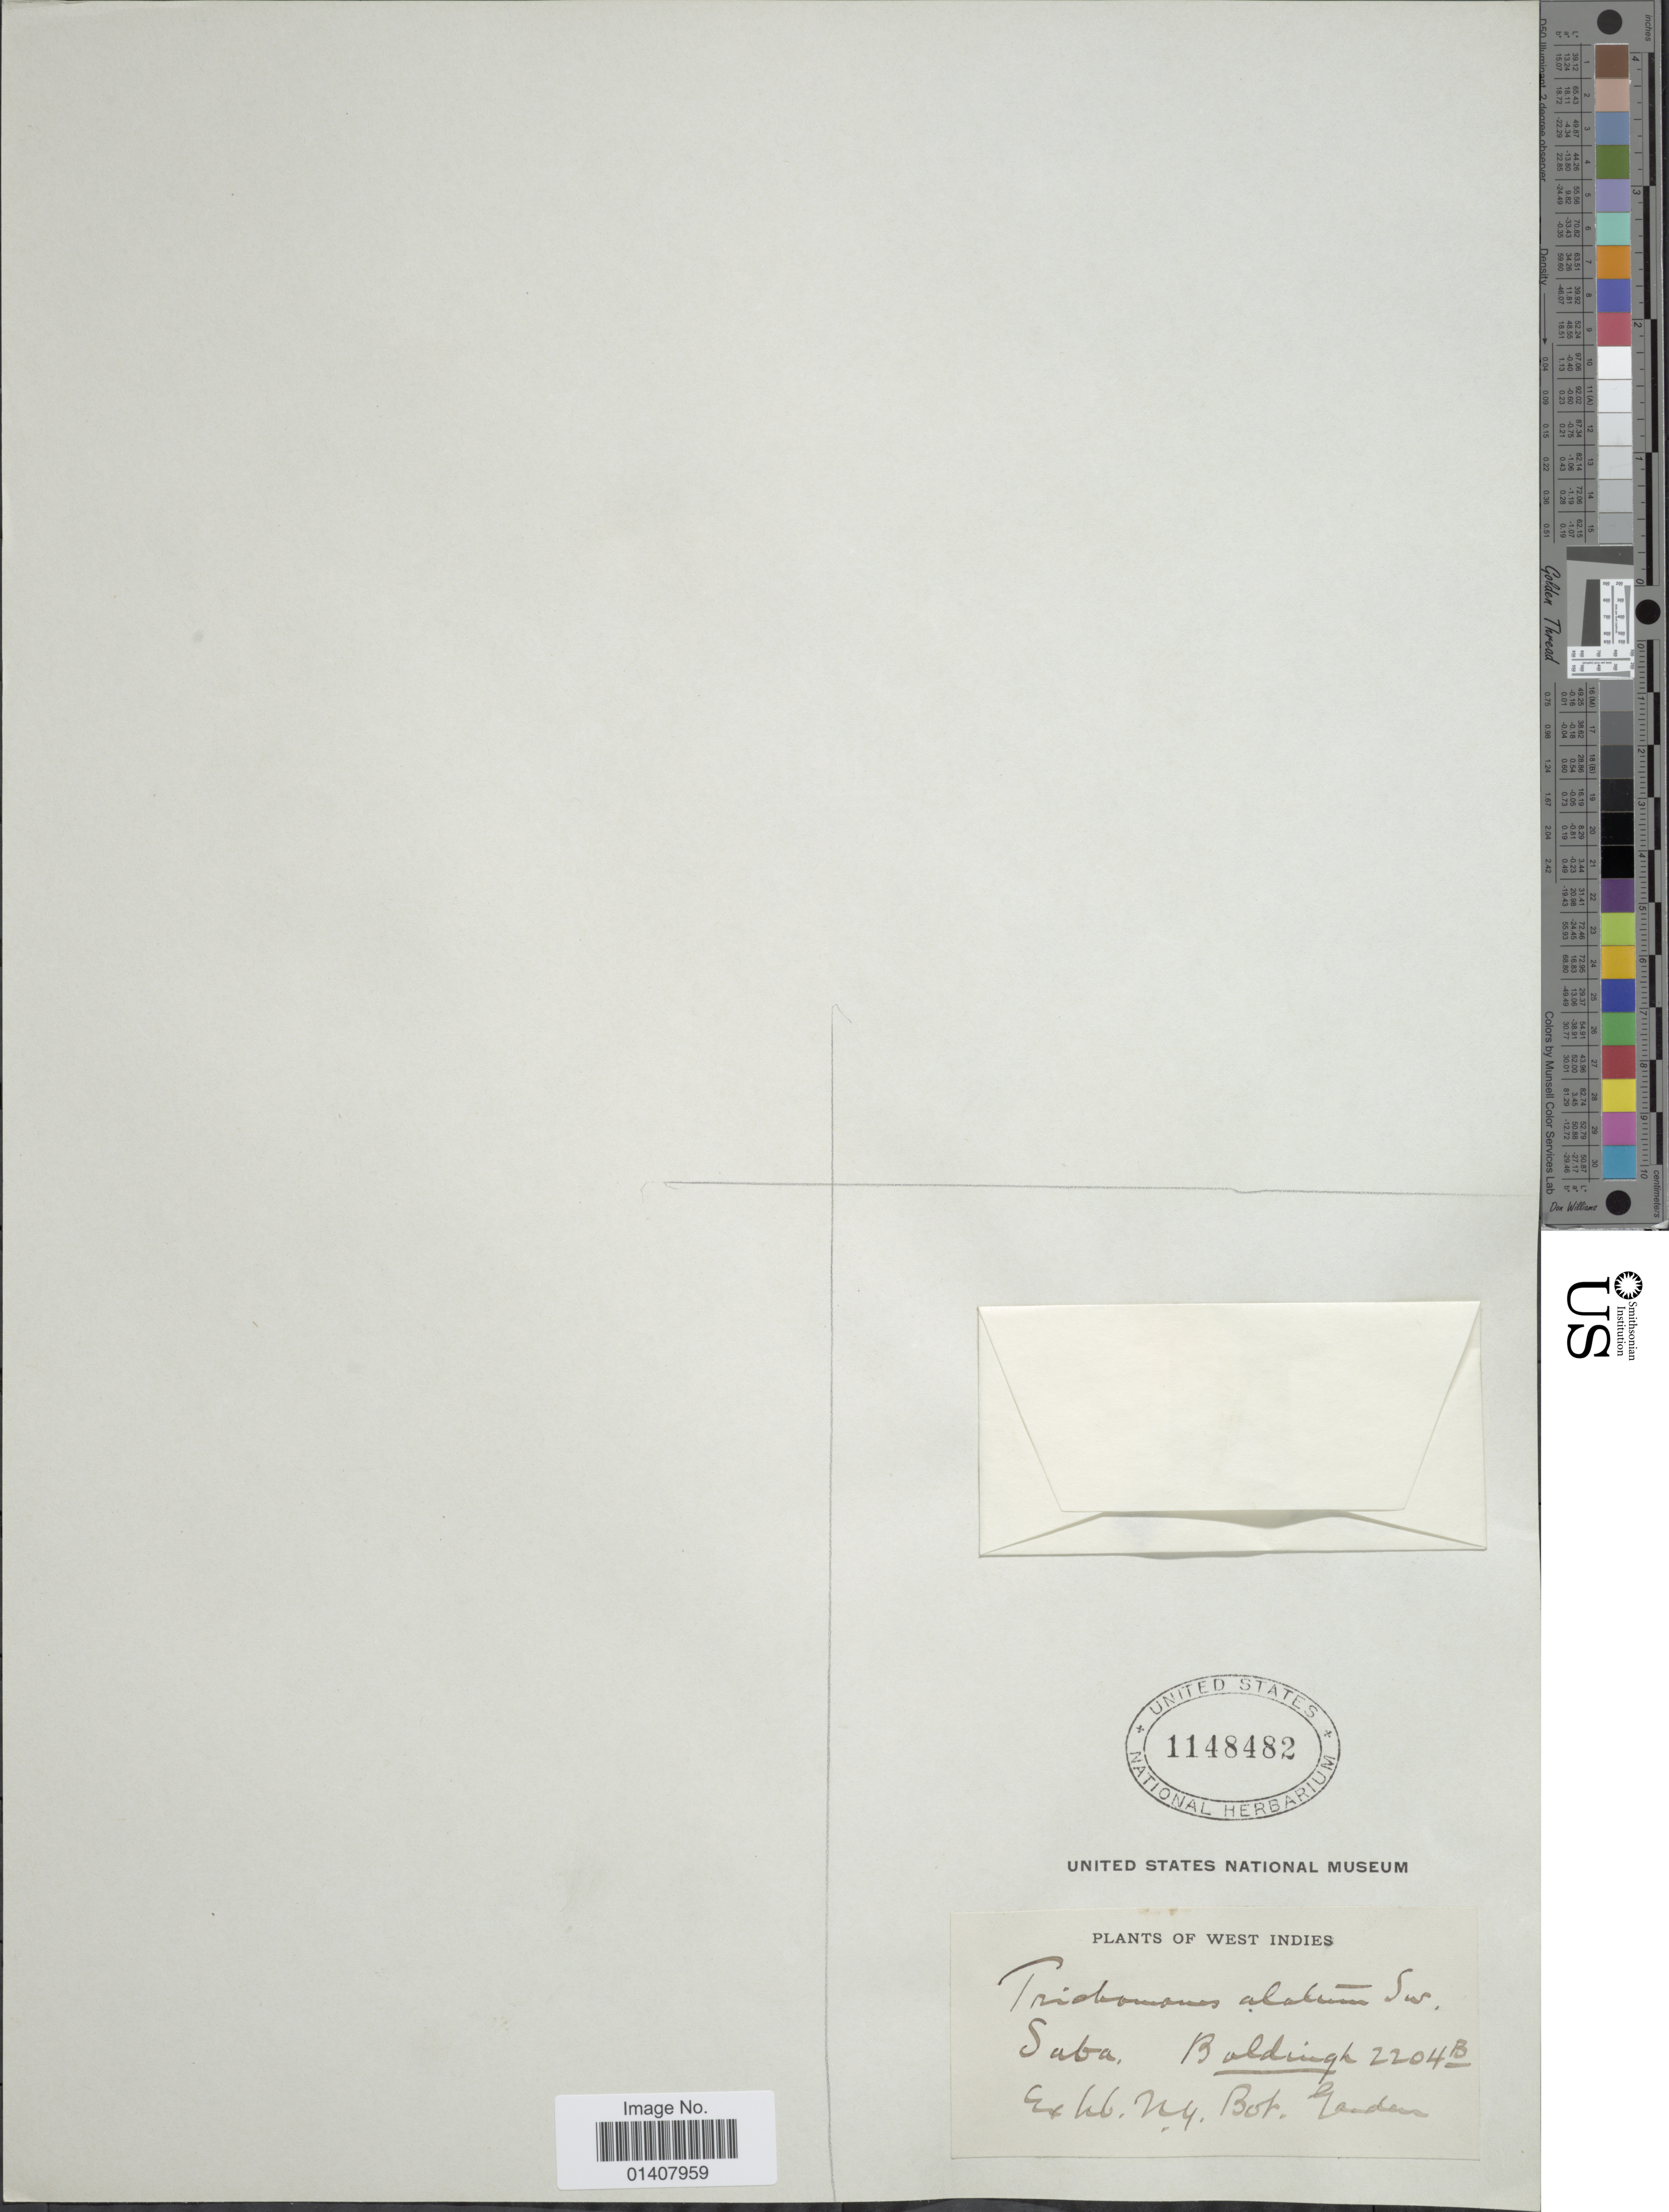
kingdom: Plantae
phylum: Tracheophyta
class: Polypodiopsida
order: Hymenophyllales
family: Hymenophyllaceae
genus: Trichomanes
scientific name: Trichomanes alatum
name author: Sw.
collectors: Boldingh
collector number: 2204B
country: Netherlands Antilles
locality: Saba, West Indies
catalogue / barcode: US 1148482